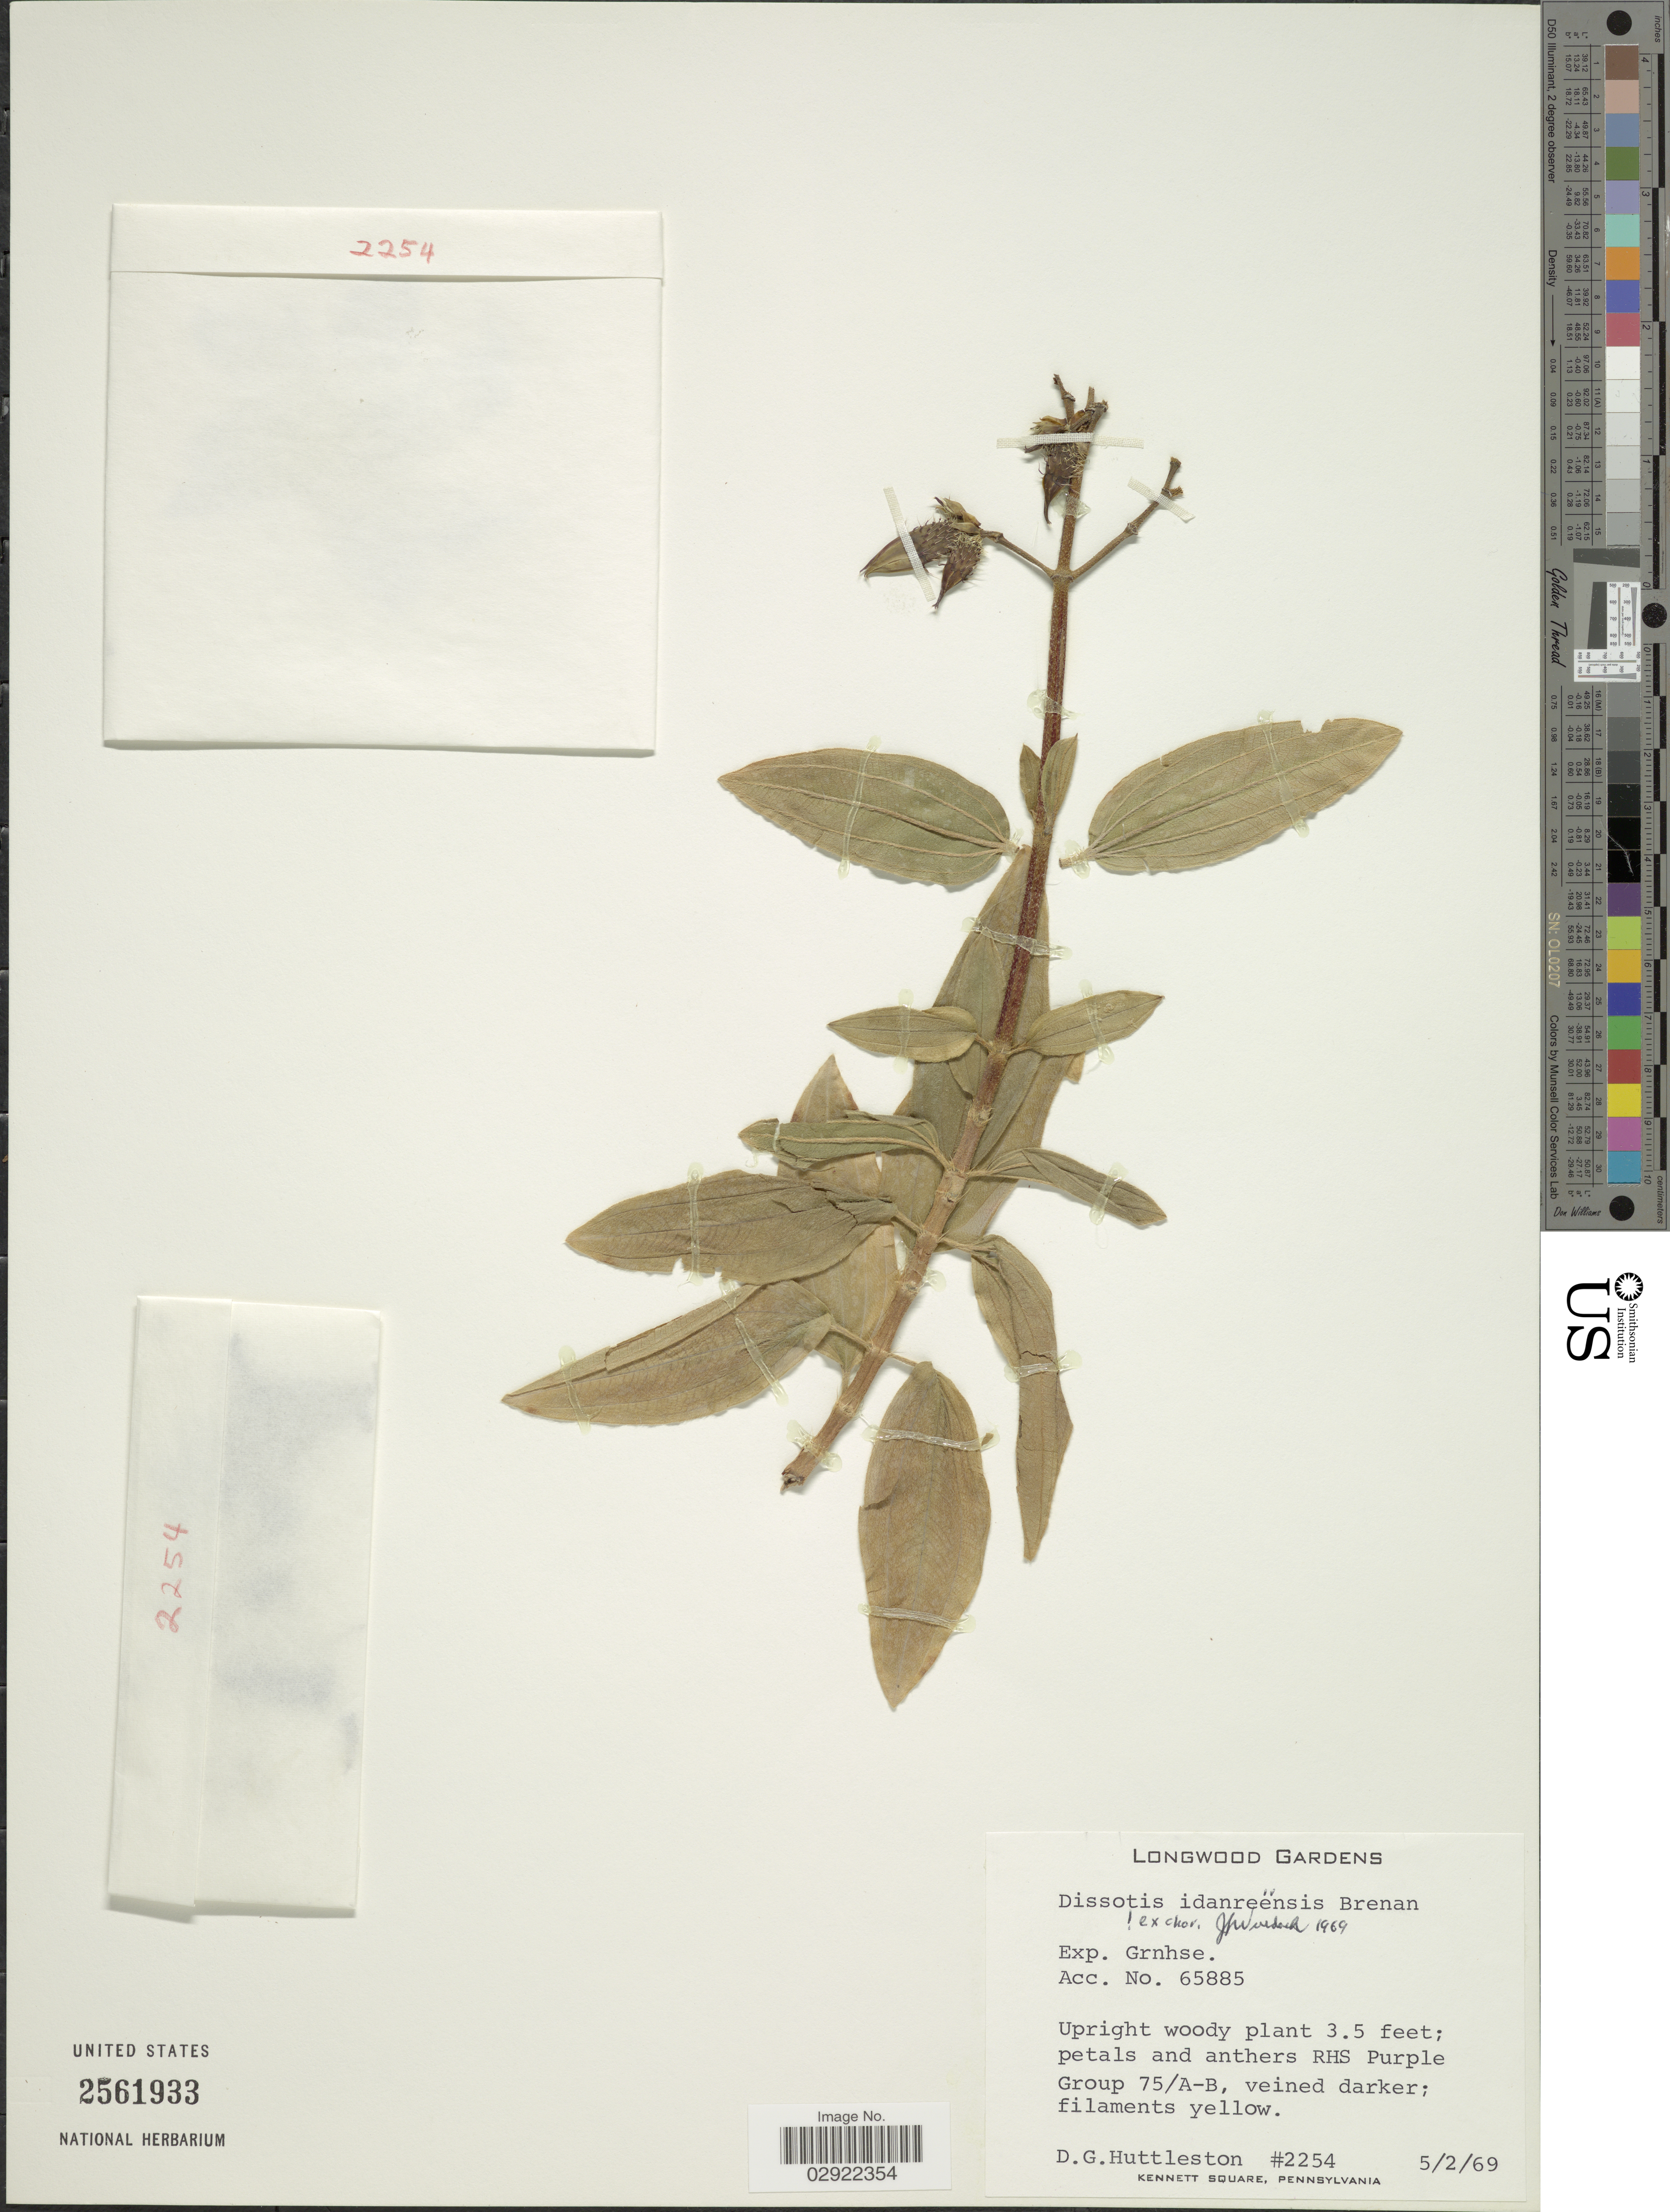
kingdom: Plantae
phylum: Tracheophyta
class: Magnoliopsida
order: Myrtales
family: Melastomataceae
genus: Dissotis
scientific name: Dissotis idanreensis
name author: Brenan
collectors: D. G. Huttleston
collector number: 2254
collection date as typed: Transcribed d/m/y: 2/5/69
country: United States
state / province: Pennsylvania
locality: Longwood Gardens. Exp. Grnhse.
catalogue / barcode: US 2561933